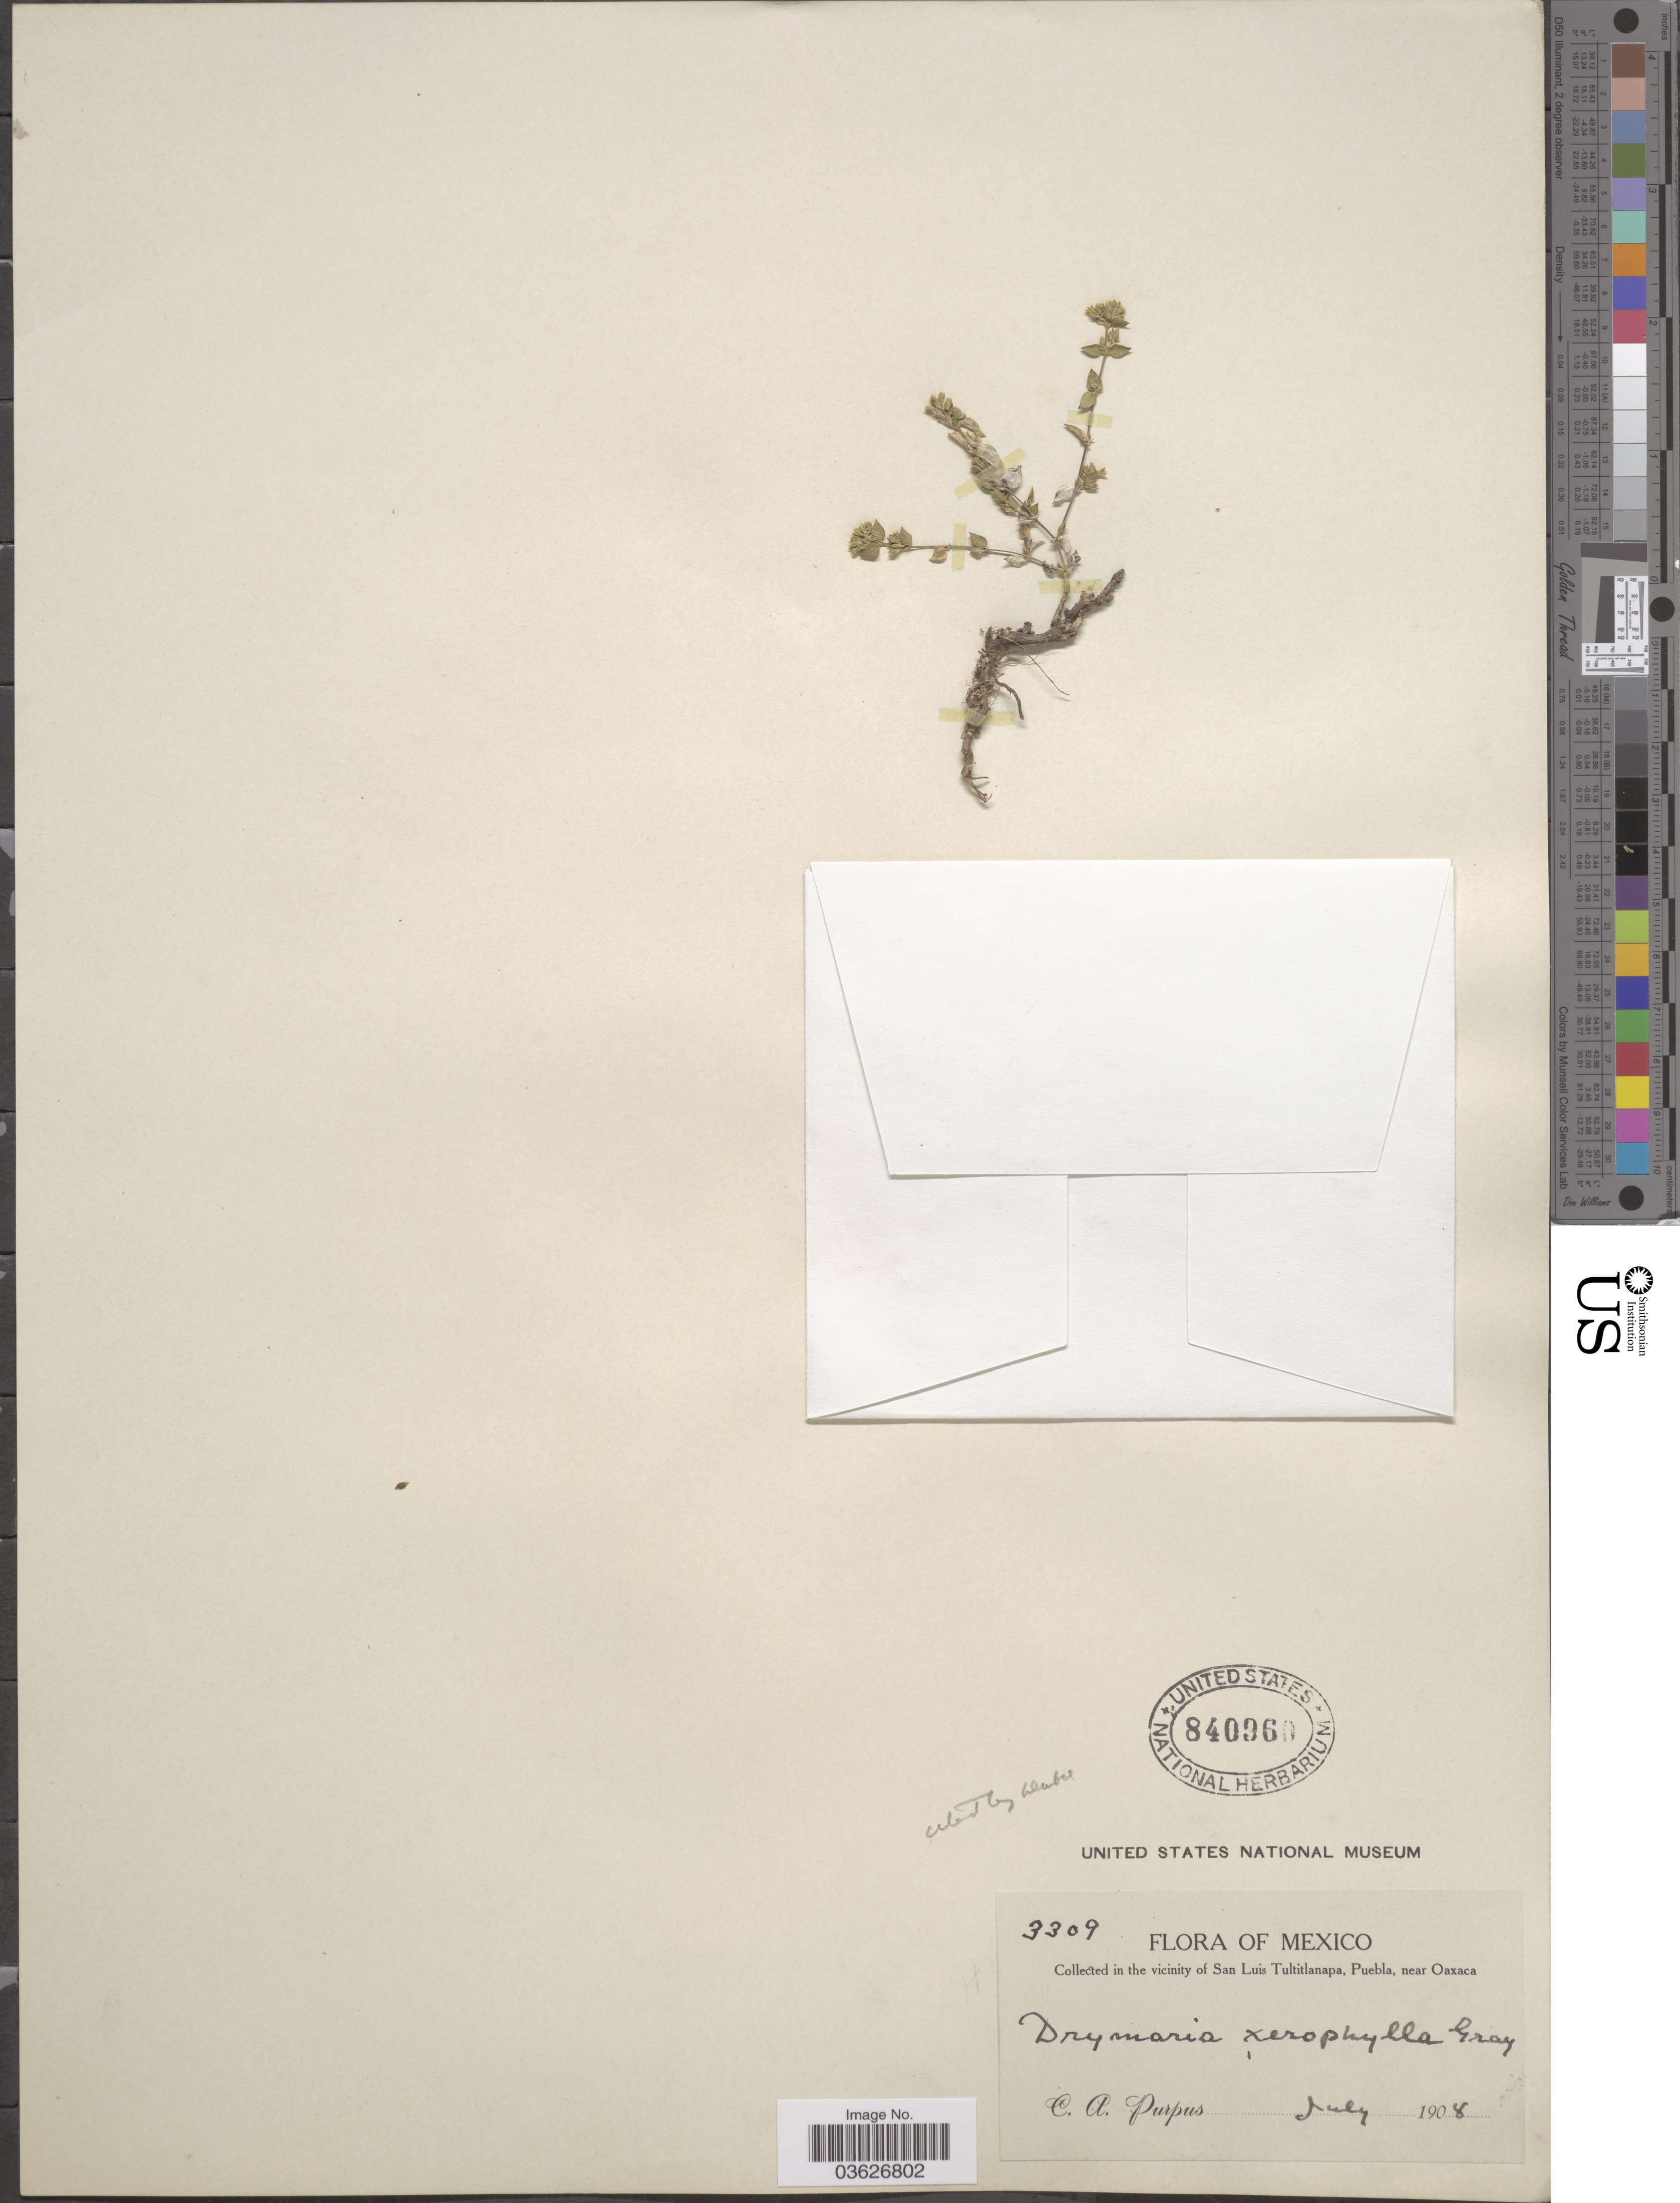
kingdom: Plantae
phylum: Tracheophyta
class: Magnoliopsida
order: Caryophyllales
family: Caryophyllaceae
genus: Drymaria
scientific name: Drymaria xerophylla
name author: A. Gray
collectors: C. A. Purpus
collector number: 3309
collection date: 1908-07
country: Mexico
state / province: Puebla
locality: San Luis Tultitlanapa, near Oaxaca.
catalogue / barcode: US 840960